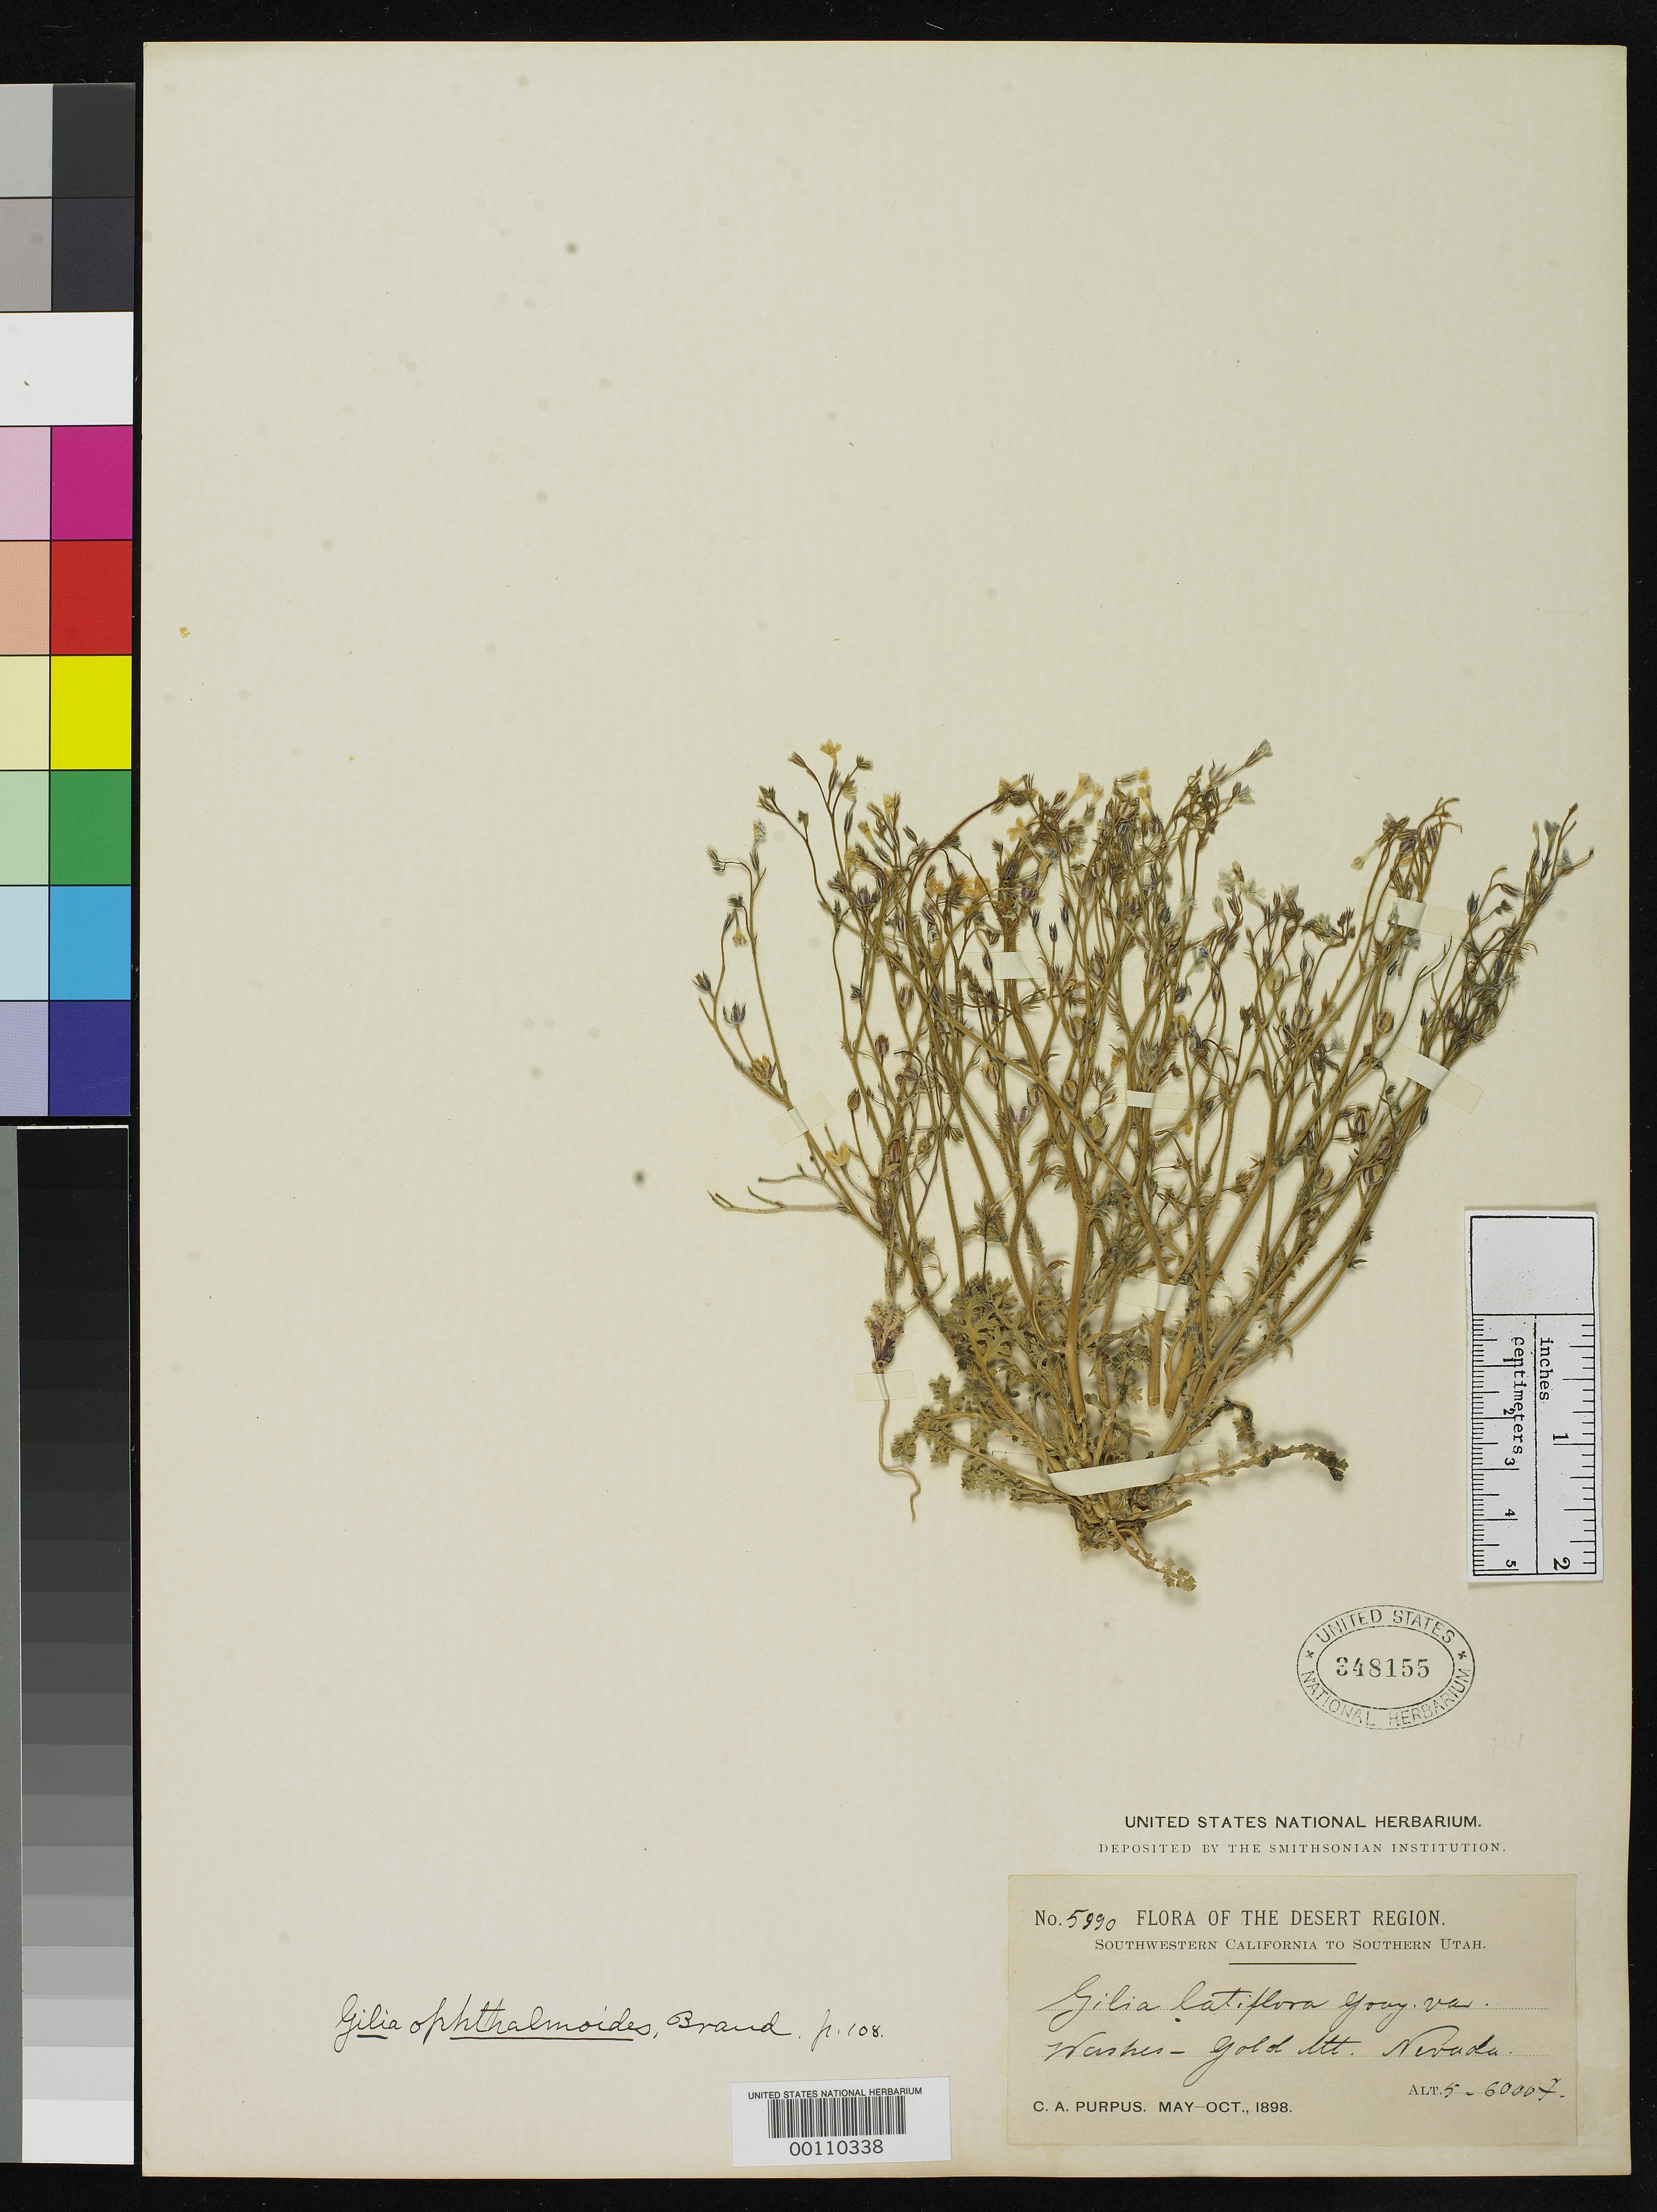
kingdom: Plantae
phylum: Tracheophyta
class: Magnoliopsida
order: Ericales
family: Polemoniaceae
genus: Gilia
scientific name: Gilia ophthalmoides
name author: Brand in Engl.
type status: Isotype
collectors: C. A. Purpus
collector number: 5990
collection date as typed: May 1898 to -- Oct 1898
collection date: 1898-05/1898-10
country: United States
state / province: Nevada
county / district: Esmeralda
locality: Washes-Gold Mt.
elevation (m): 2000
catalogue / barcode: US 348155